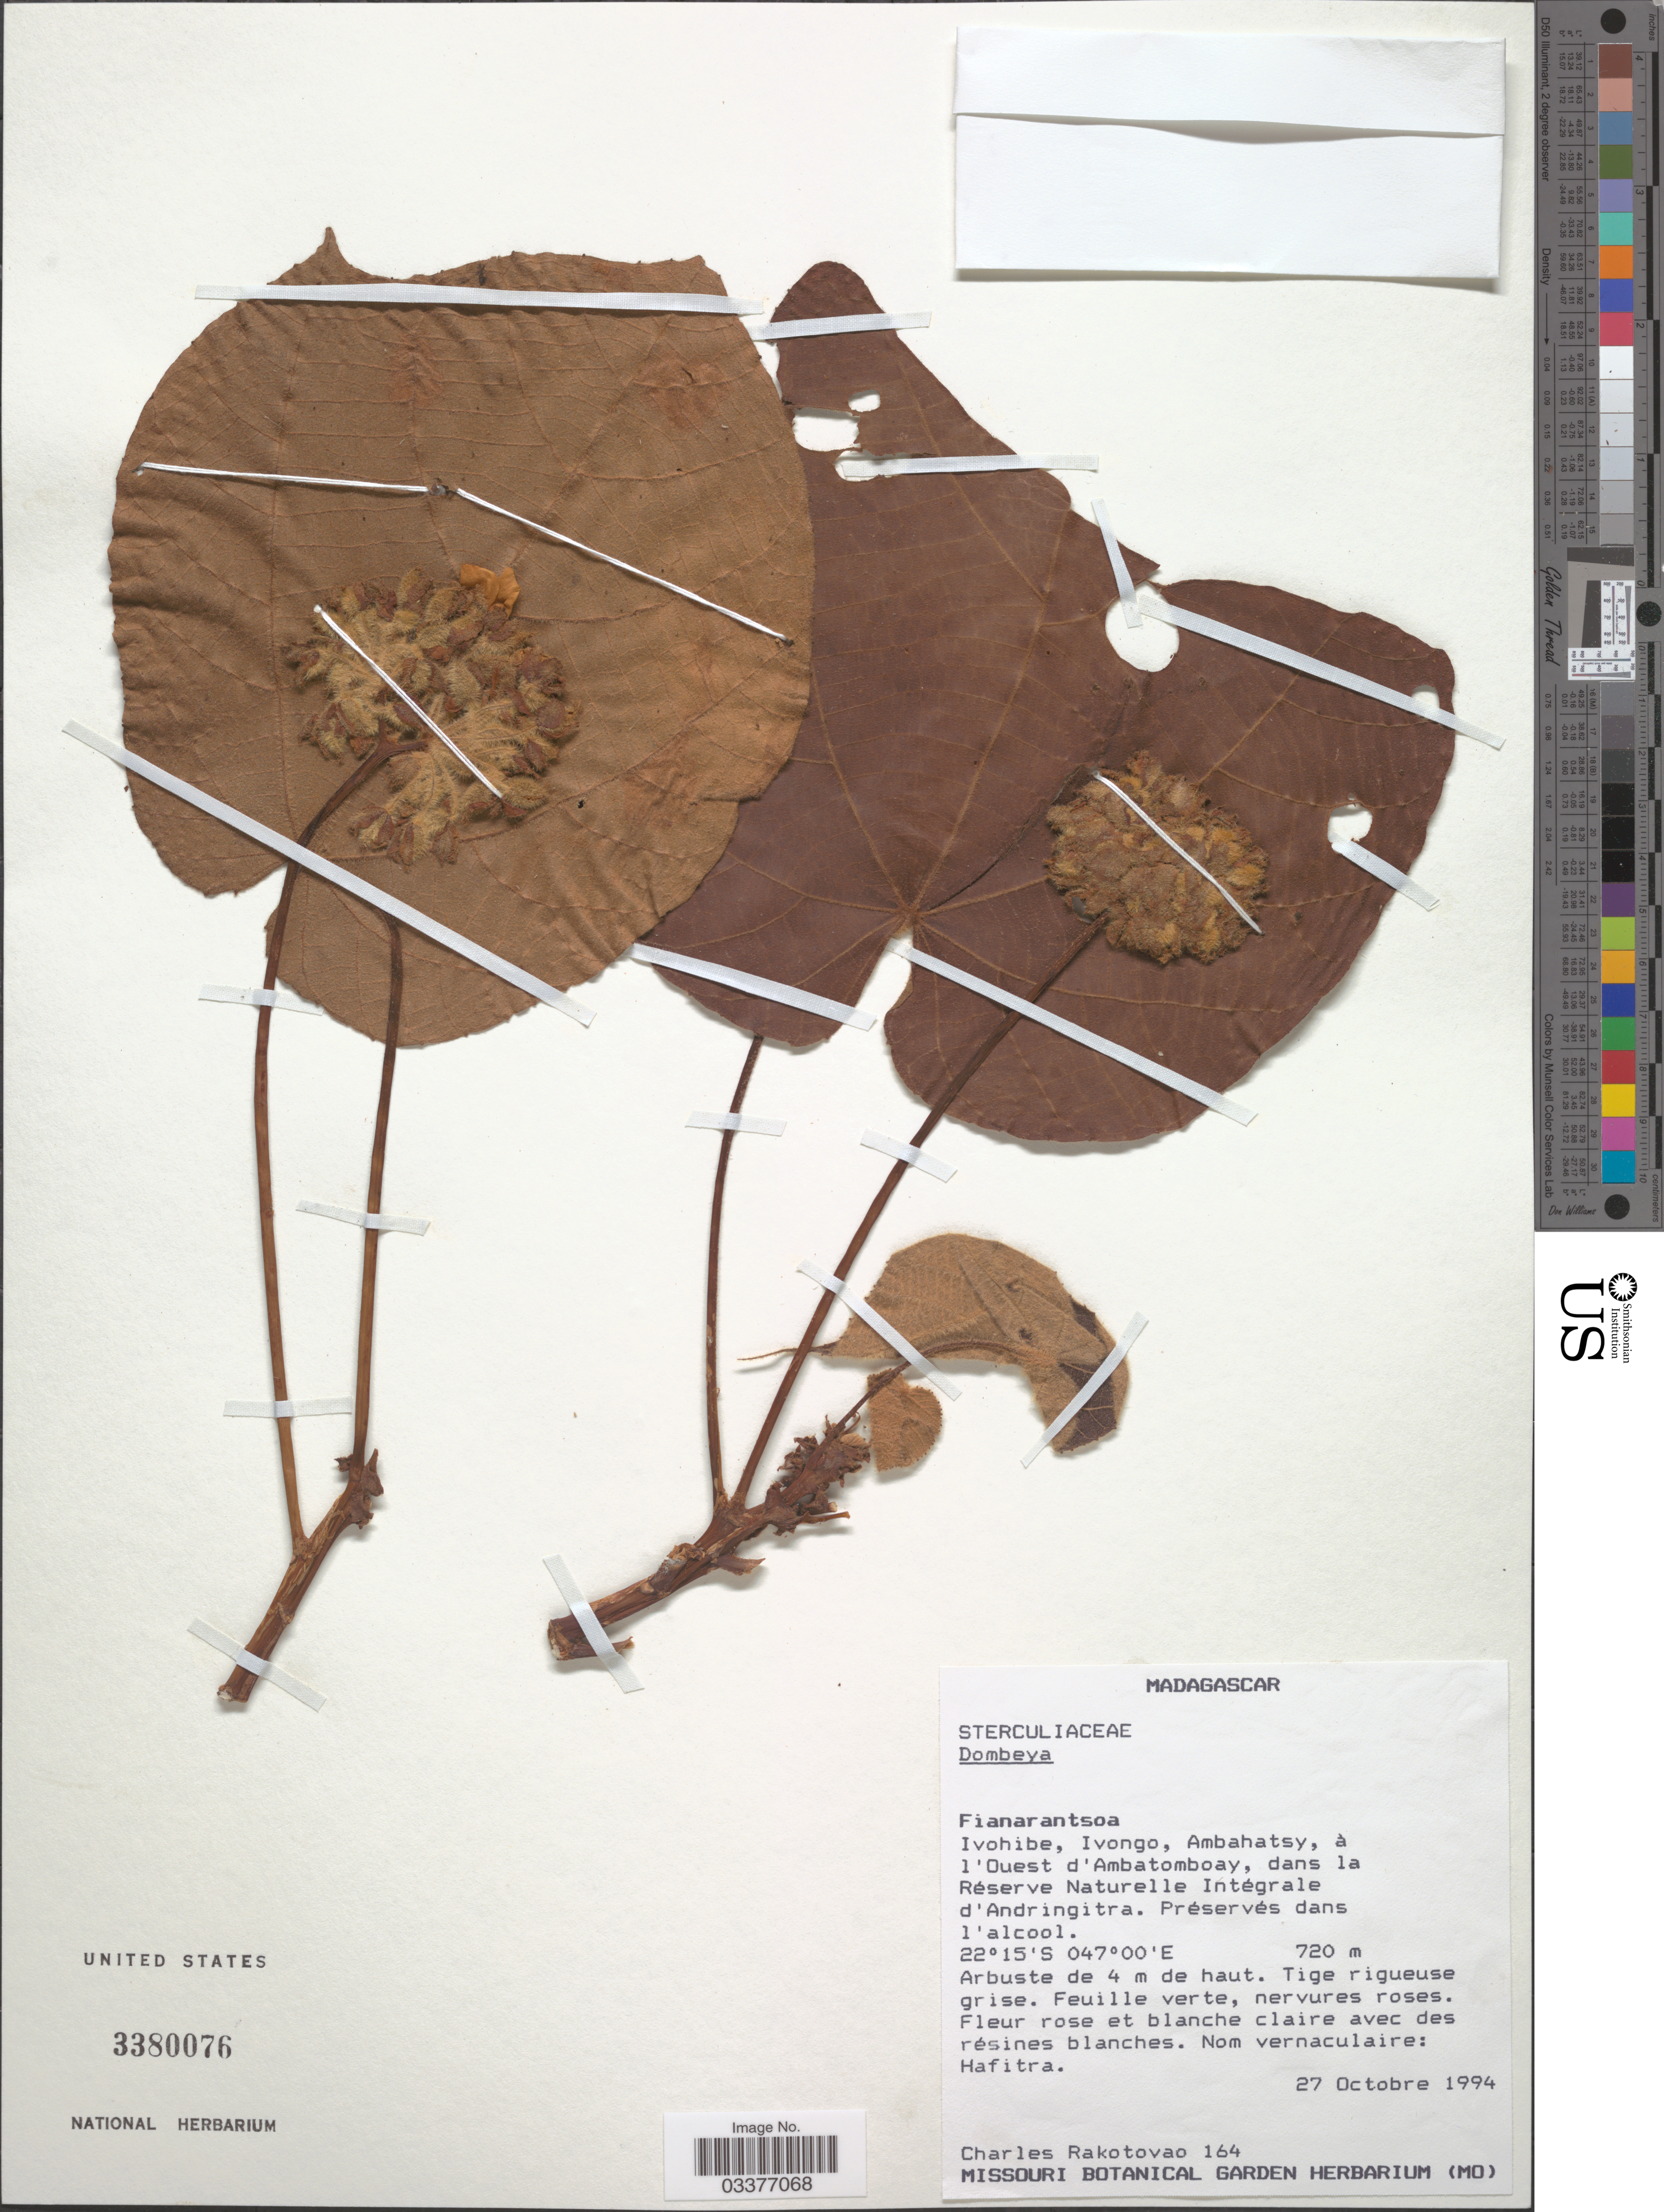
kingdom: Plantae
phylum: Tracheophyta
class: Magnoliopsida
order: Malvales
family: Malvaceae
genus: Dombeya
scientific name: Dombeya sp.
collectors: C. Rakotovao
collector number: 164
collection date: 1994-10-27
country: Madagascar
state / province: Ihorombe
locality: Ivohibe, Ivongo, Ambahatsy, à l'Ouest d'Ambatomboay, dans la Réserve Naturelle Intégrale d'Andringitra.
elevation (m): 720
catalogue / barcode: US 3380076